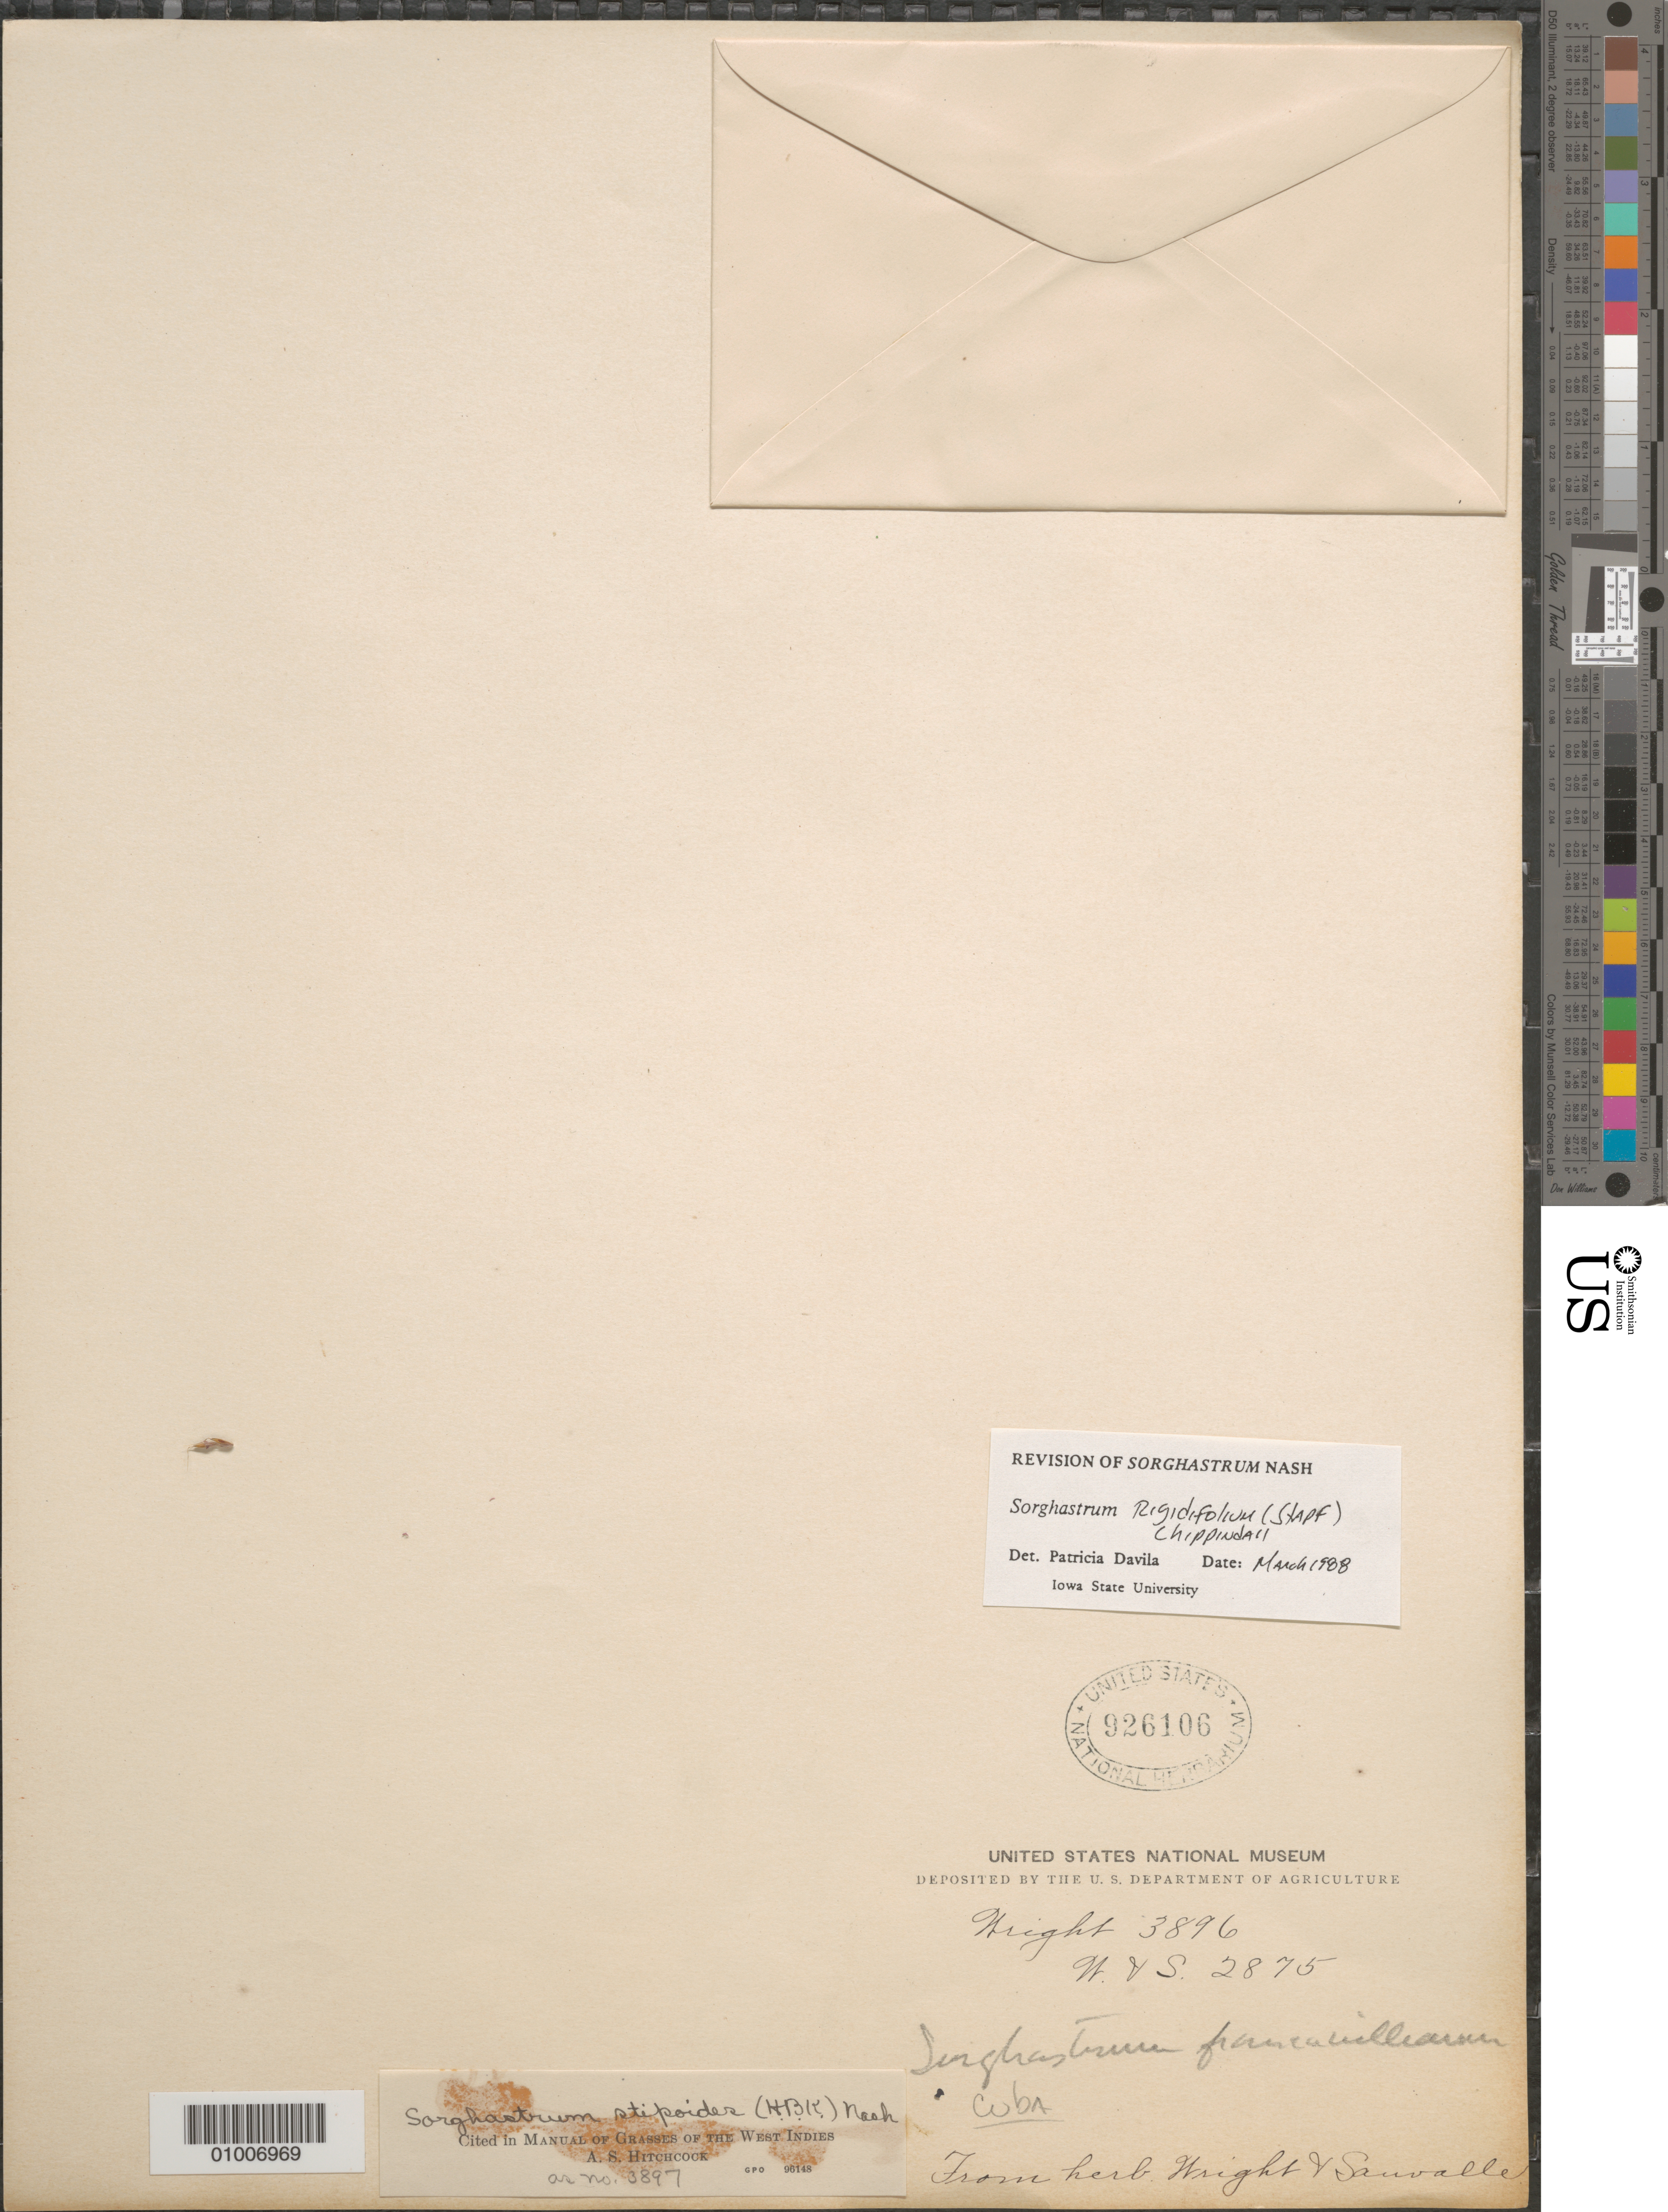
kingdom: Plantae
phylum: Tracheophyta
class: Liliopsida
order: Poales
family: Poaceae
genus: Sorghastrum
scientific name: Sorghastrum stipoides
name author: (Kunth) Nash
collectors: C. Wright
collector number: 3896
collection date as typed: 1800 to 1899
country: Cuba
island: Cuba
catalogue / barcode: US 926106